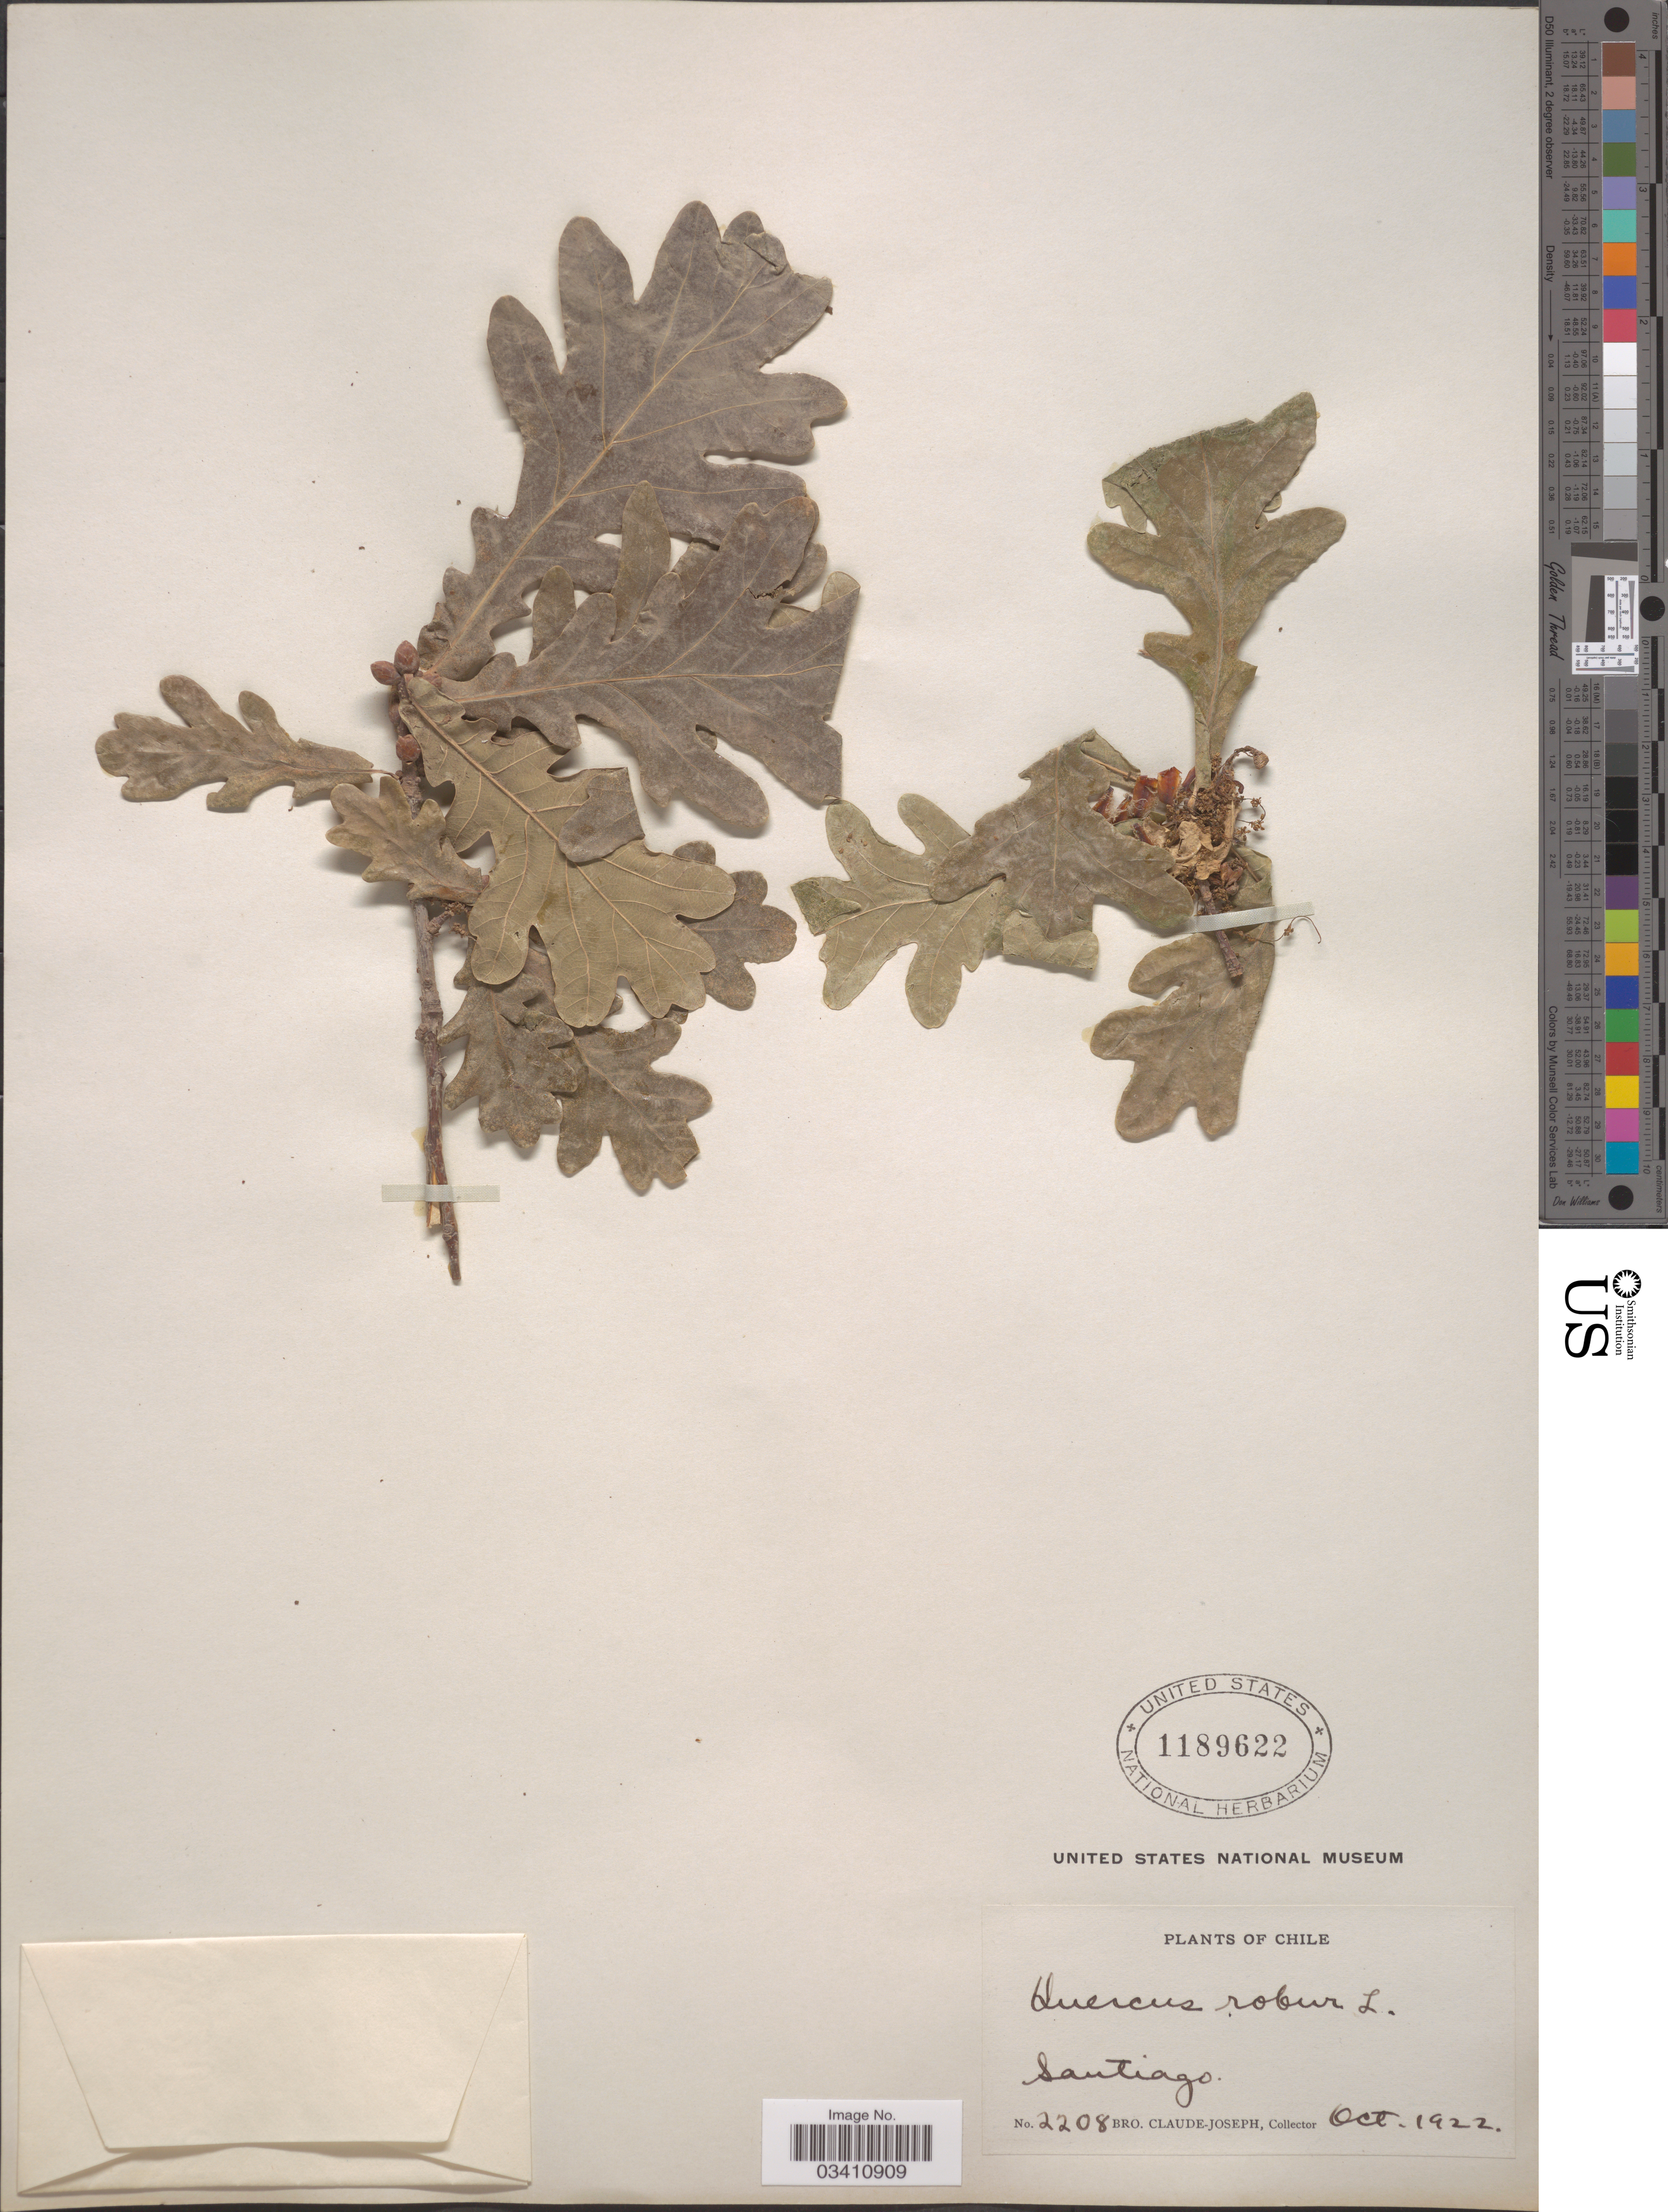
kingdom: Plantae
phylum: Tracheophyta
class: Magnoliopsida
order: Fagales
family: Fagaceae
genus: Quercus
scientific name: Quercus robur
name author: L.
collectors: Bro. Claude-Joseph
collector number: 2208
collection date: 1922-10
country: Chile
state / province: Región Metropolitana (RM)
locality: Santiago.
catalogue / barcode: US 1189622